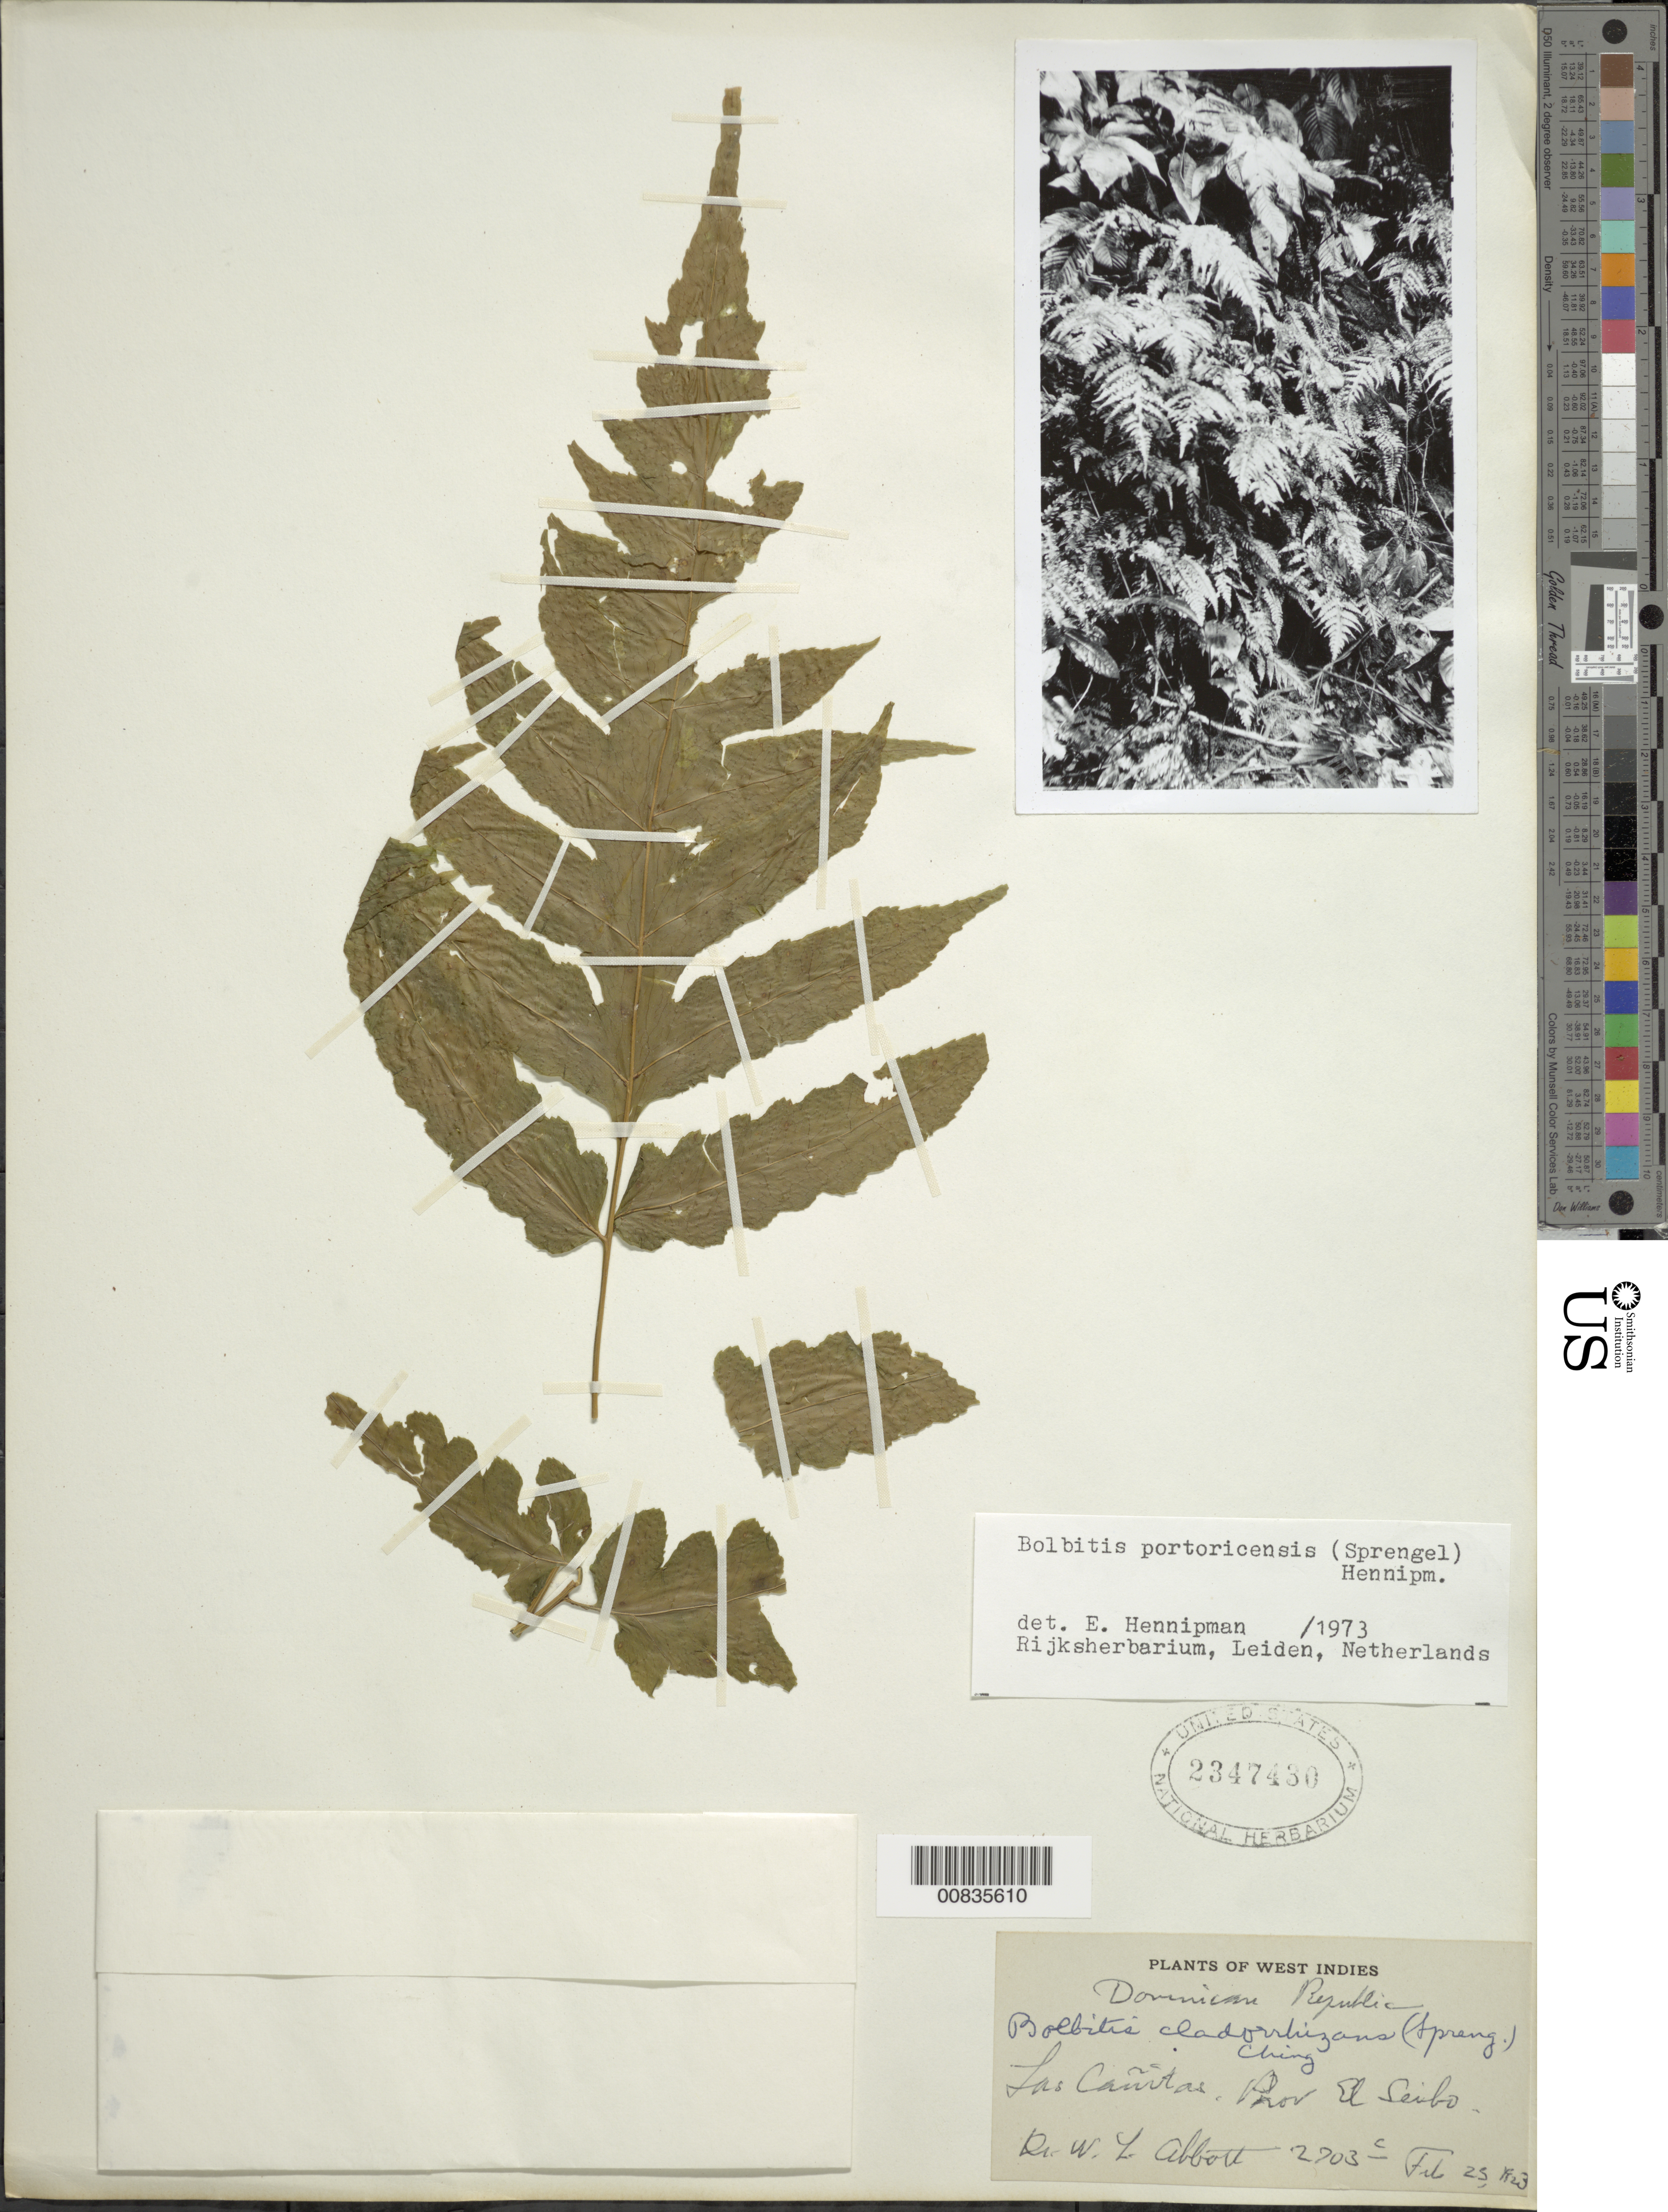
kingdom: Plantae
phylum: Tracheophyta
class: Polypodiopsida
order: Polypodiales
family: Dryopteridaceae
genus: Bolbitis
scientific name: Bolbitis portoricensis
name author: (Spreng.) Hennipman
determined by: Hennipman, E.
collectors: W. L. Abbott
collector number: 2703c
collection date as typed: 23 Feb 1923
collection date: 1923-02-23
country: Dominican Republic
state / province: El Seibo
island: Hispaniola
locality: Las Cañitas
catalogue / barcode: US 2347430